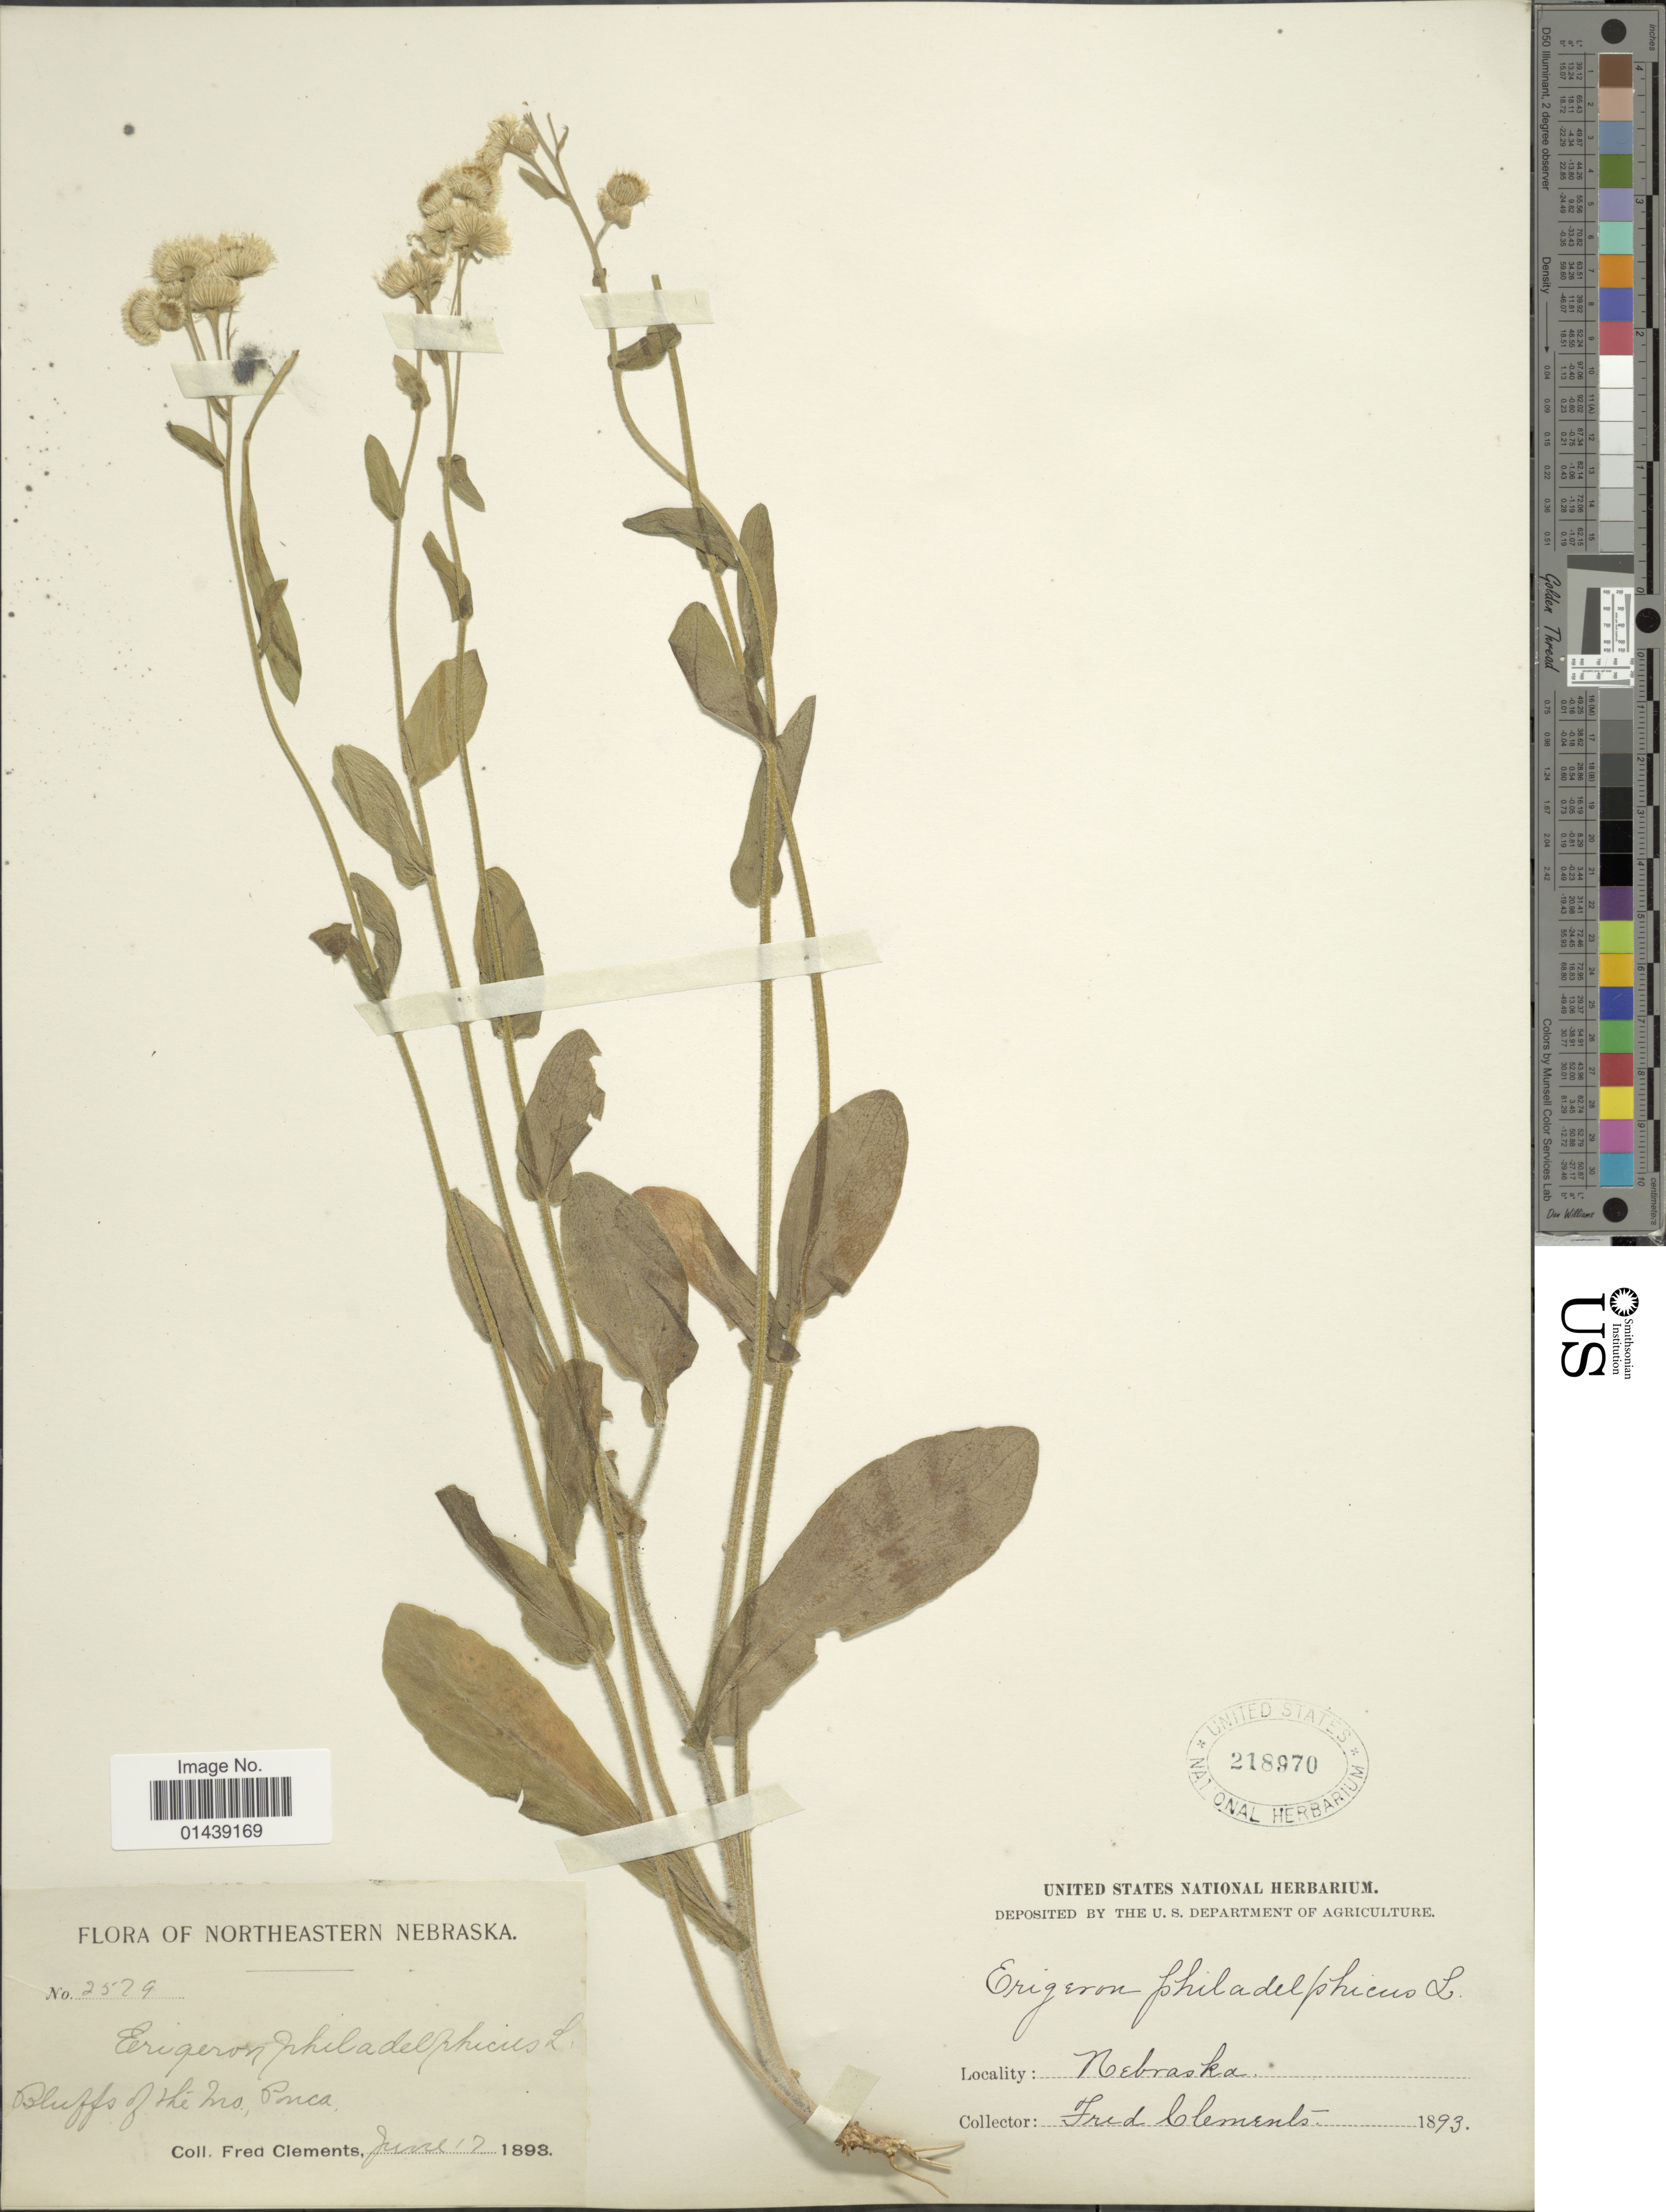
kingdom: Plantae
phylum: Tracheophyta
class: Magnoliopsida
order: Asterales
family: Asteraceae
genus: Erigeron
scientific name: Erigeron philadelphicus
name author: L.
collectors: F. Clements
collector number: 2529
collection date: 1893-06-17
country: United States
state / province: Nebraska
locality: Northeastern Nebraska. Bluffs of the Mo. Ponca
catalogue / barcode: US 218970